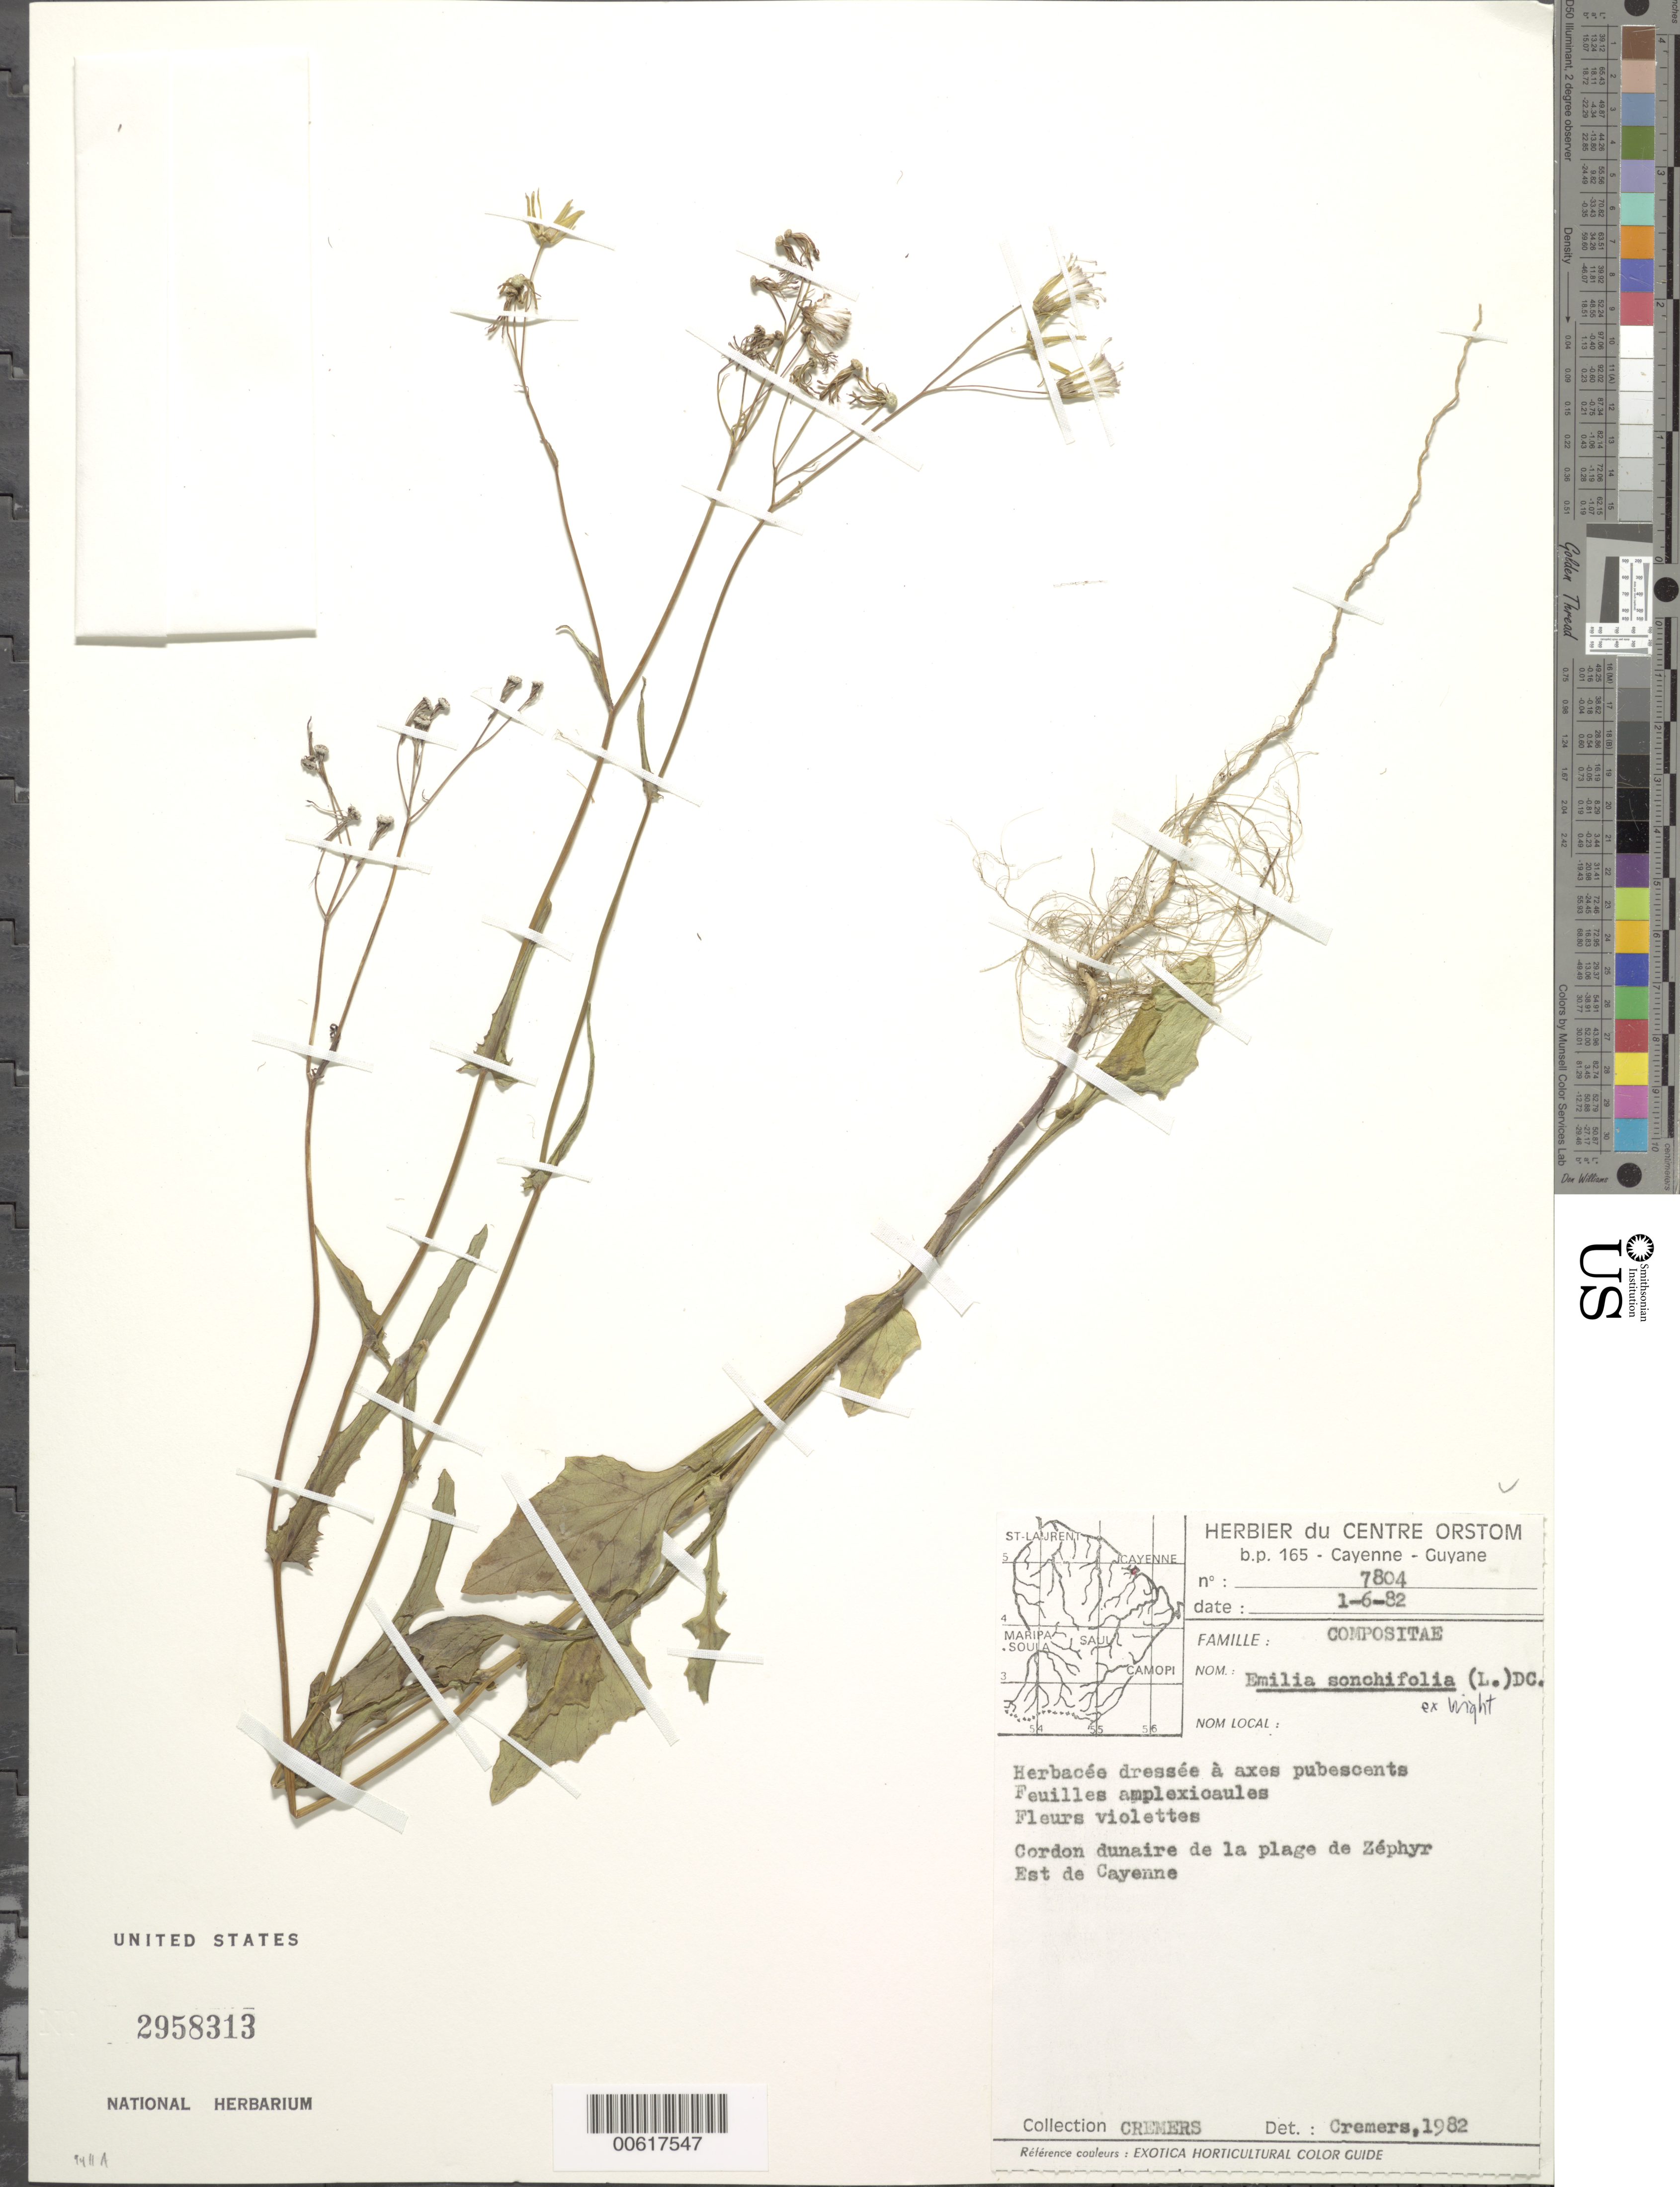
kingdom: Plantae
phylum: Tracheophyta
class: Magnoliopsida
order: Asterales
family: Asteraceae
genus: Emilia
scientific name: Emilia sonchifolia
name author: (L.) DC.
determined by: Cremers, Georges A.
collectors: G. Cremers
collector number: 7804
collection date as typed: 1-Jun-82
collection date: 1982-06-01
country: French Guiana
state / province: Cayenne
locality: Cayenne, E, plage de Zéphyr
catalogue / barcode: US 2958313